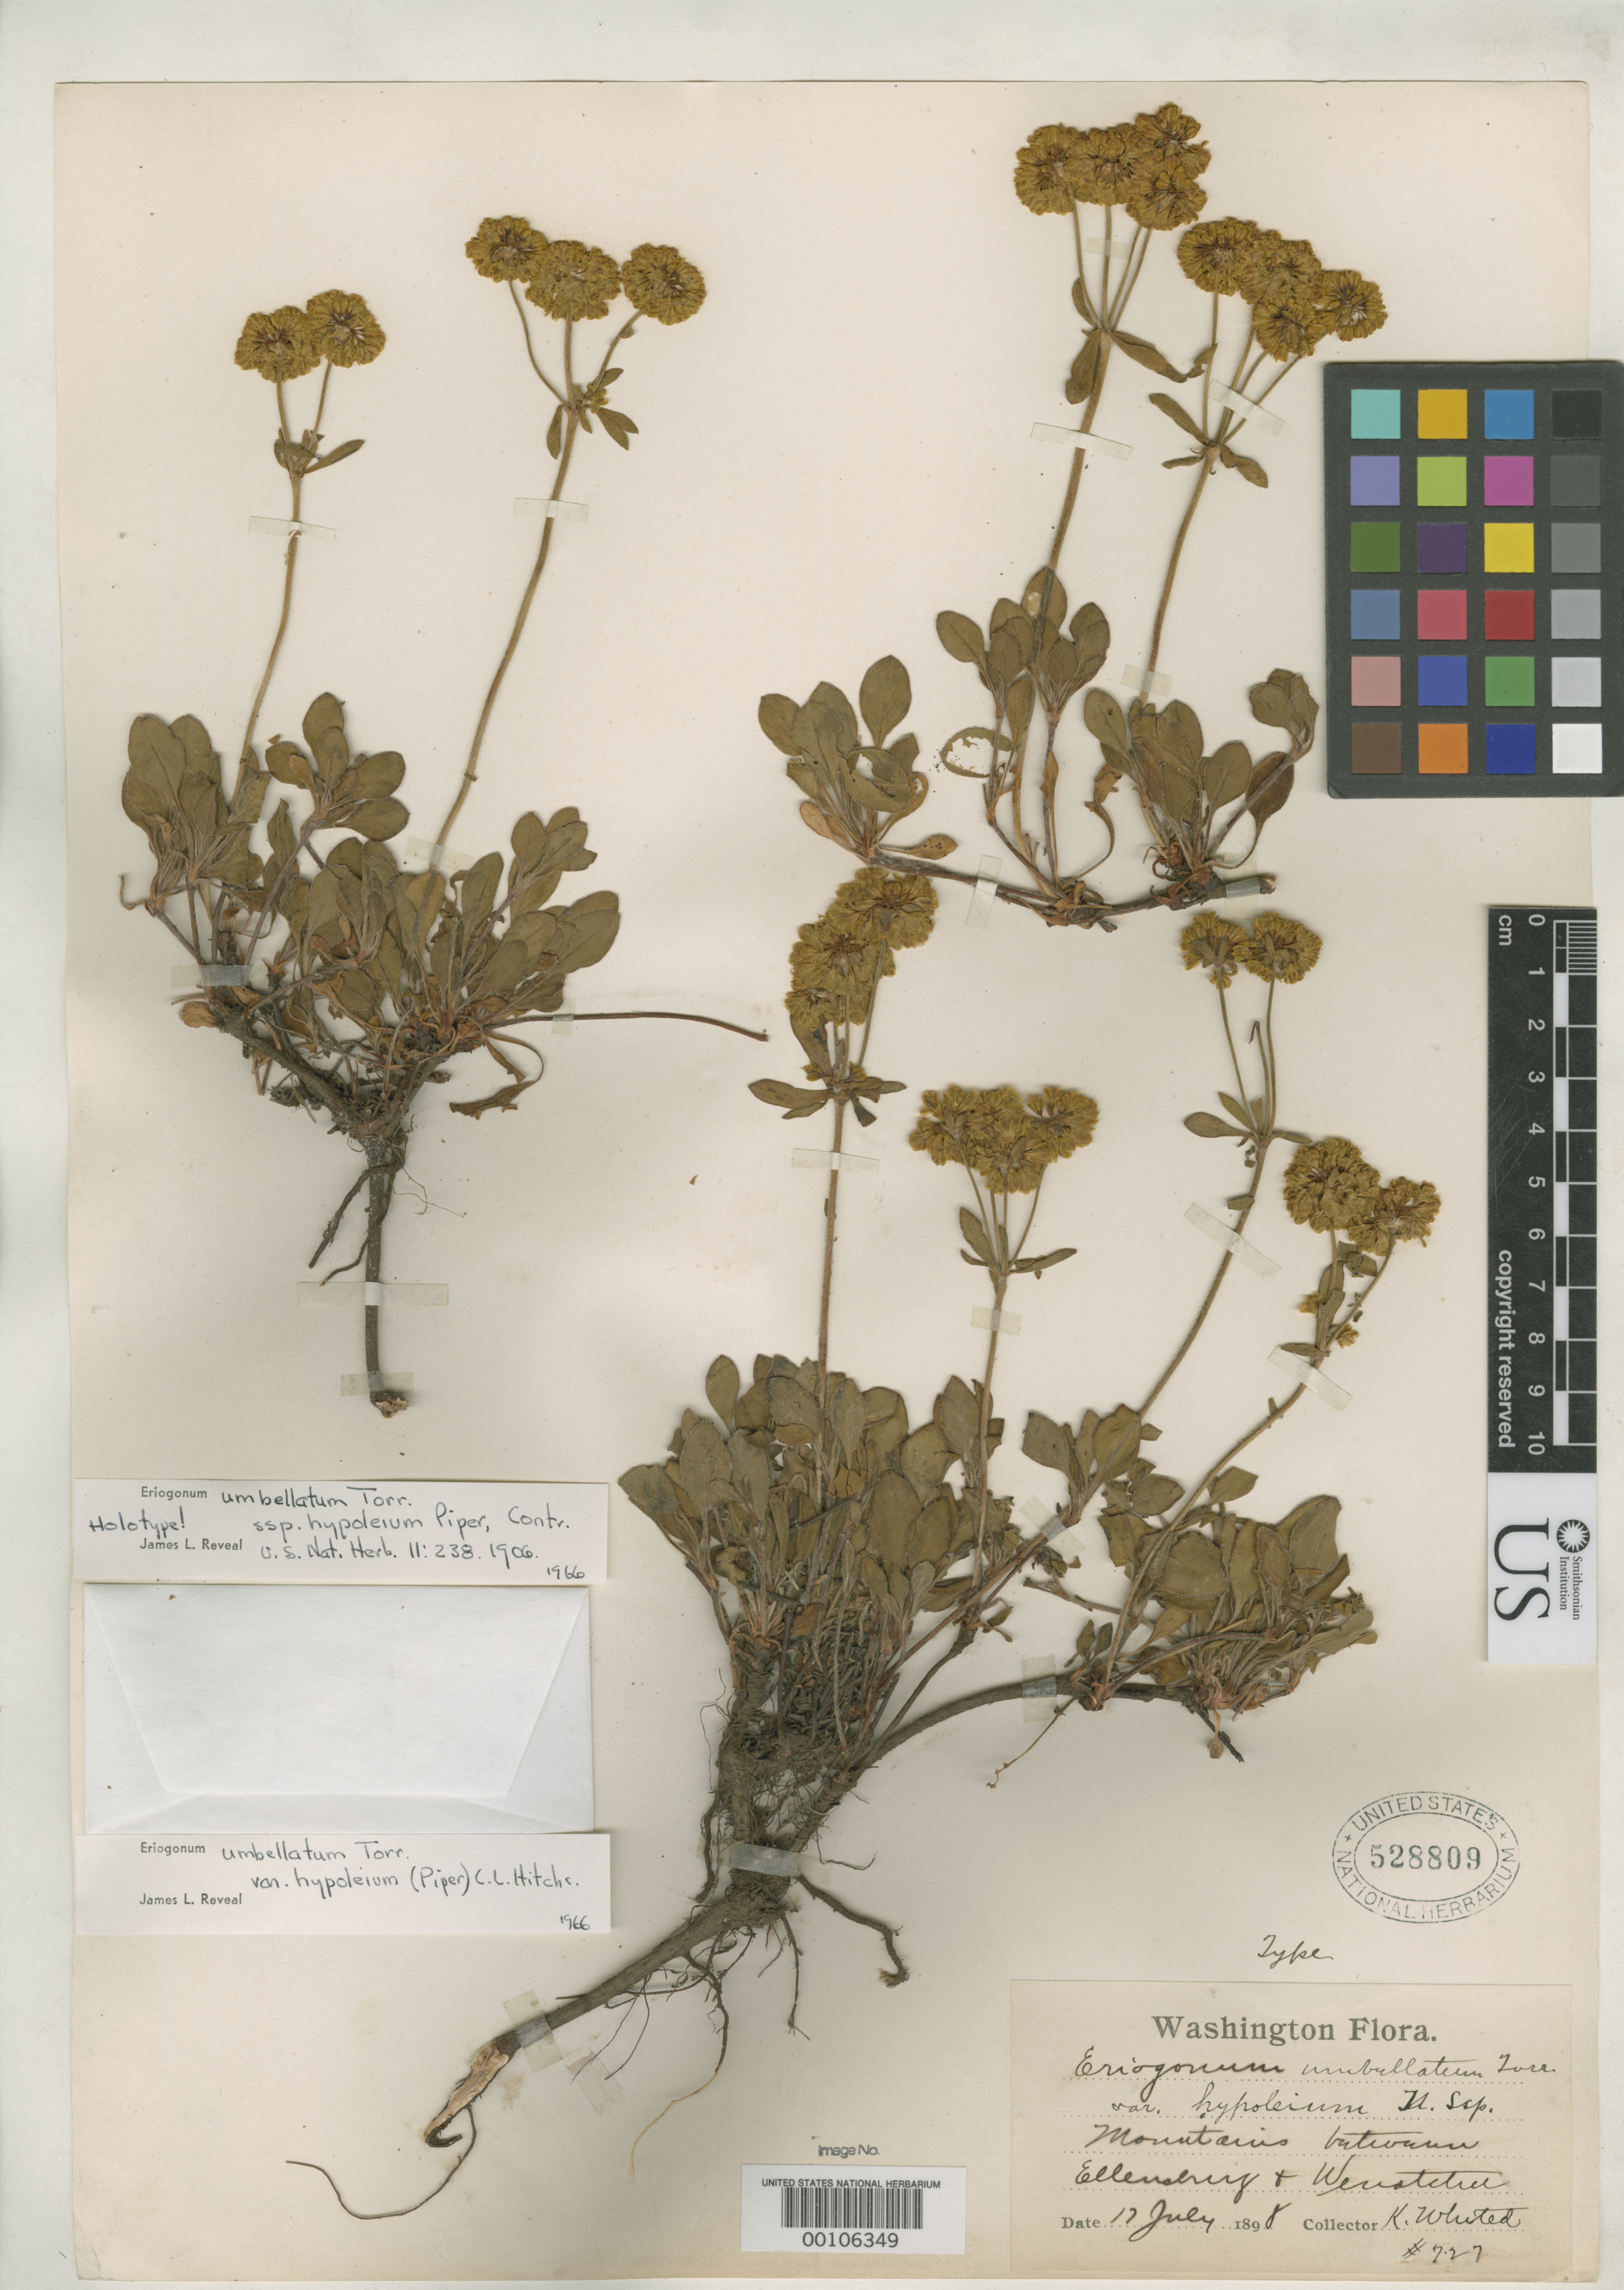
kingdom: Plantae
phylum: Tracheophyta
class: Magnoliopsida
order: Caryophyllales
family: Polygonaceae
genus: Eriogonum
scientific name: Eriogonum umbellatum subsp. hypoleium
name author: Piper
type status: Holotype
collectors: K. Whited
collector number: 727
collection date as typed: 17 Jul 1898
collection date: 1898-07-17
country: United States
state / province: Washington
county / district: Chelan / Kittitas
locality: Mountains between Ellensberg and Wenatchee.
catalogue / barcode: US 528809